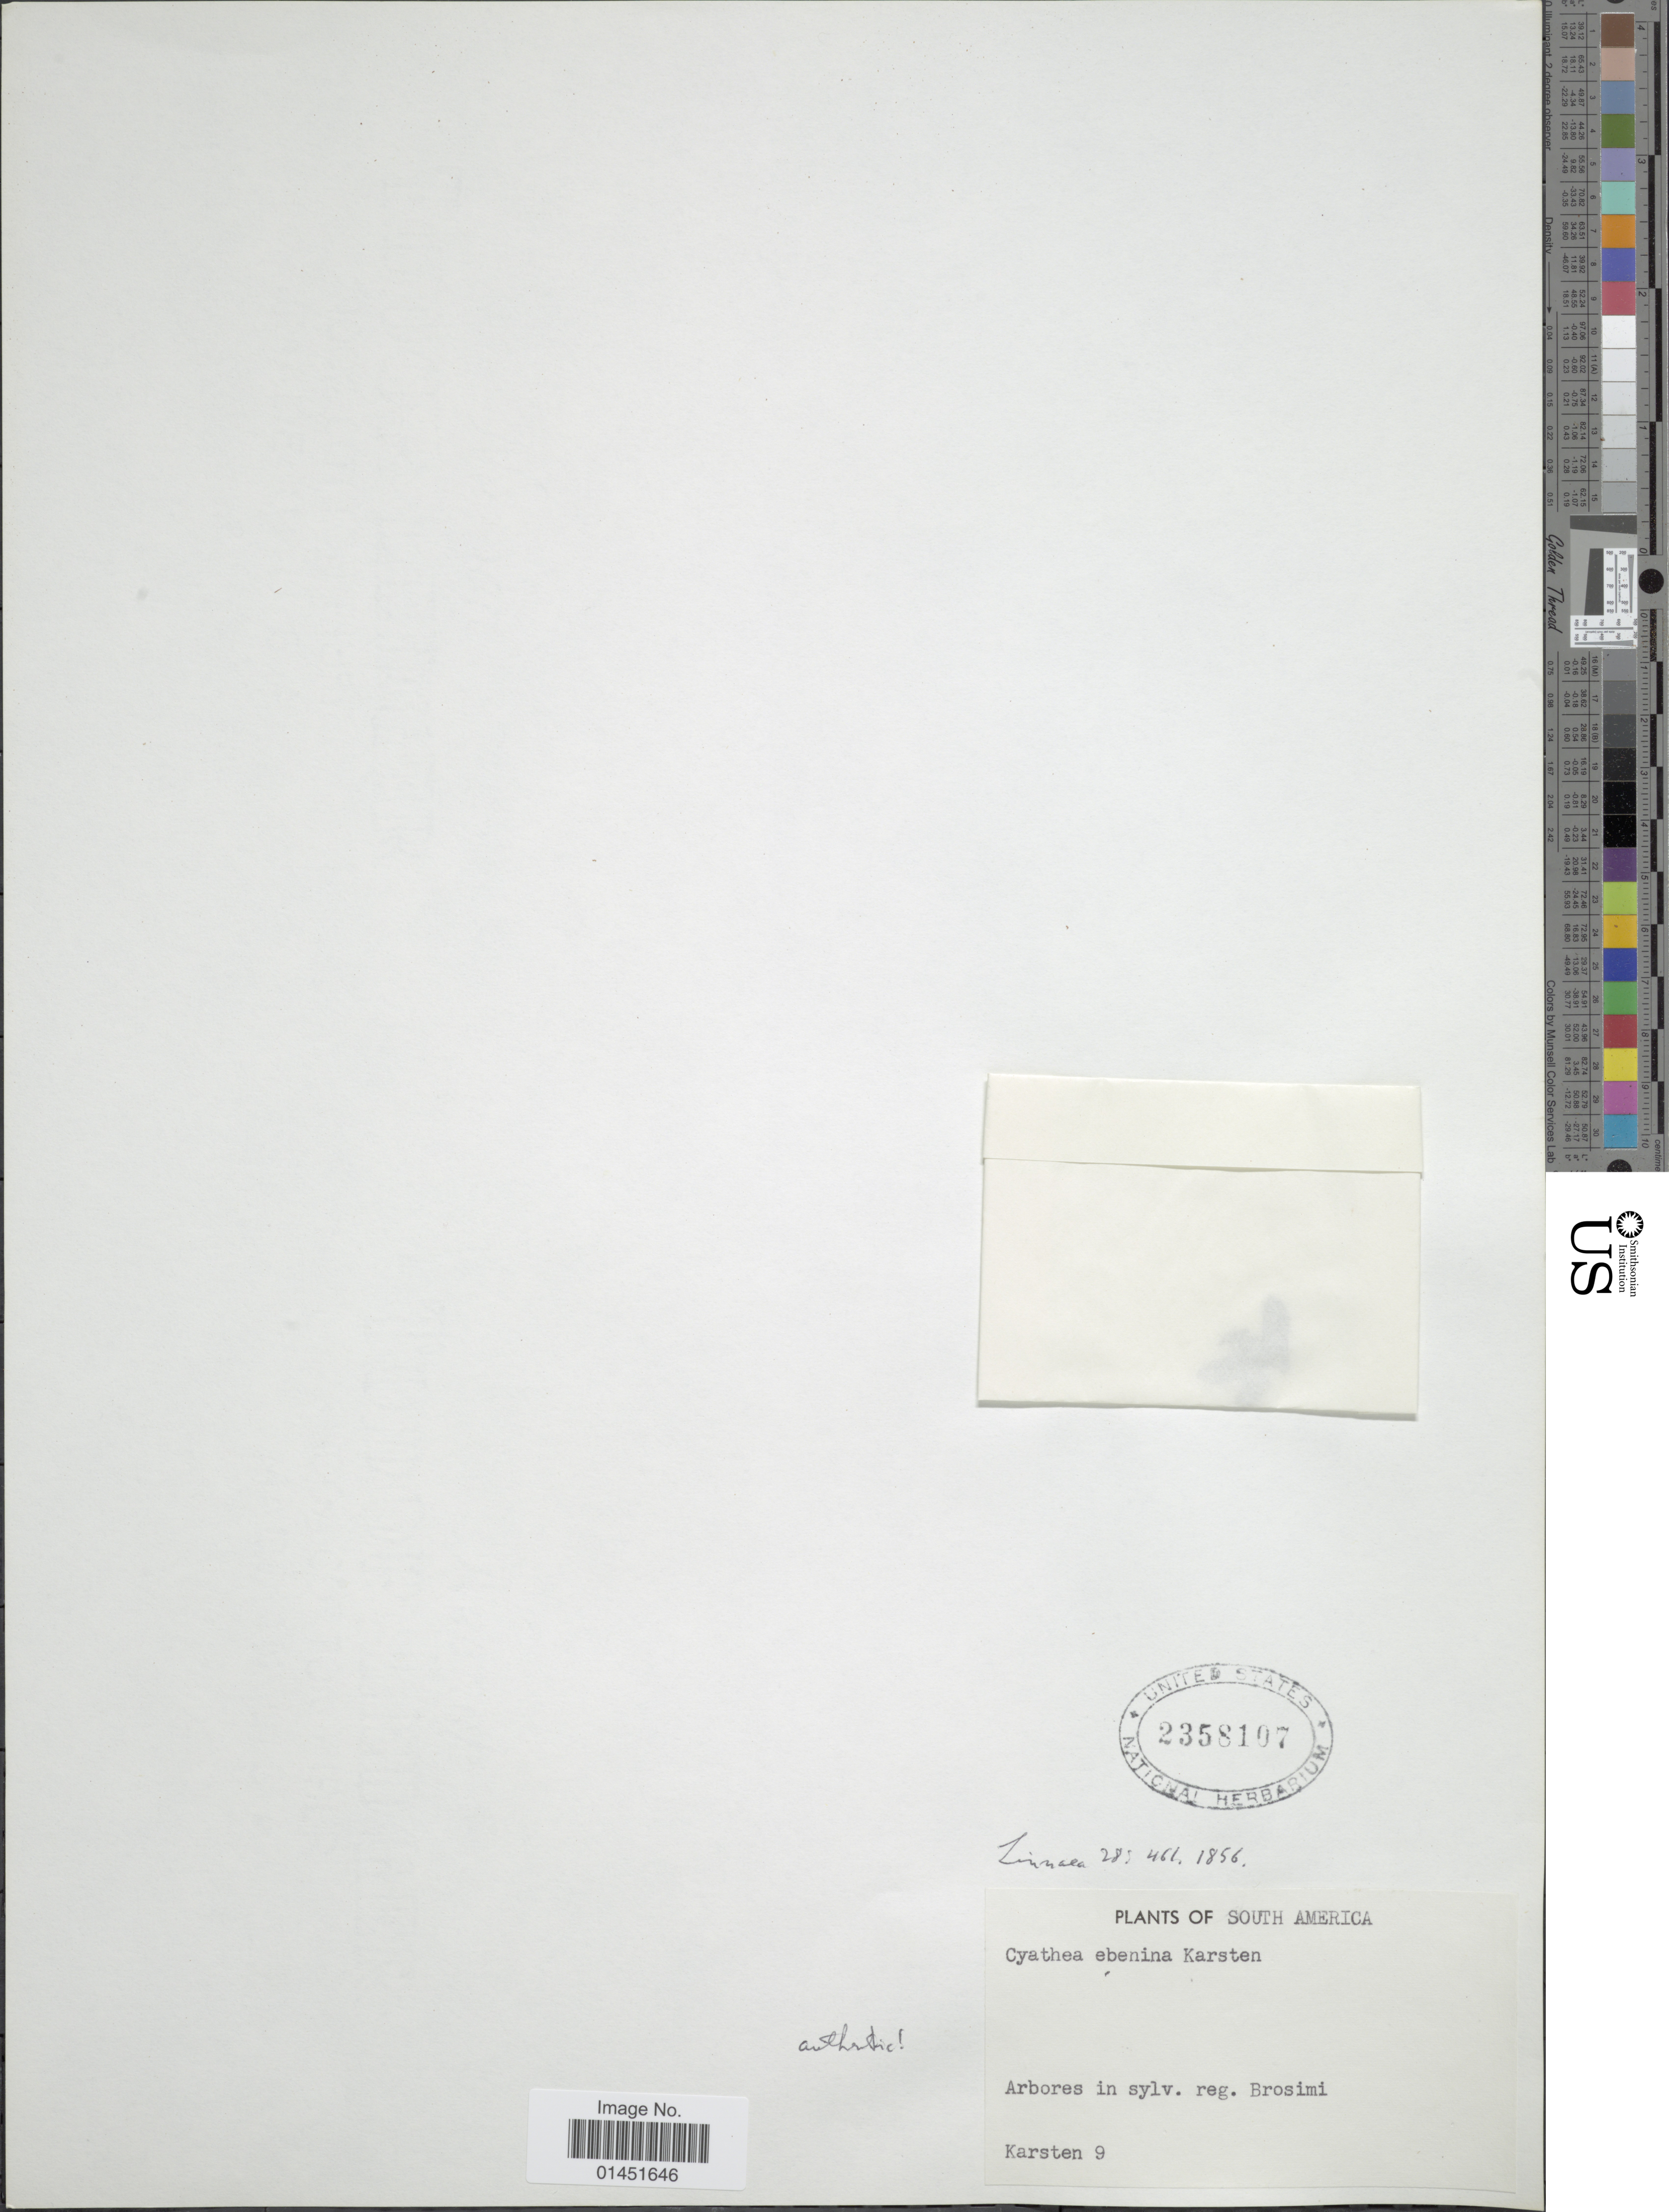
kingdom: Plantae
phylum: Tracheophyta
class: Polypodiopsida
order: Cyatheales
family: Cyatheaceae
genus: Cyathea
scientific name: Cyathea ebenina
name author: H. Karst.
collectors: -. Karsten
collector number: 9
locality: South America. Arbores in sylv. reg. Brosimi [probably Venezuela]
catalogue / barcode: US 2358107